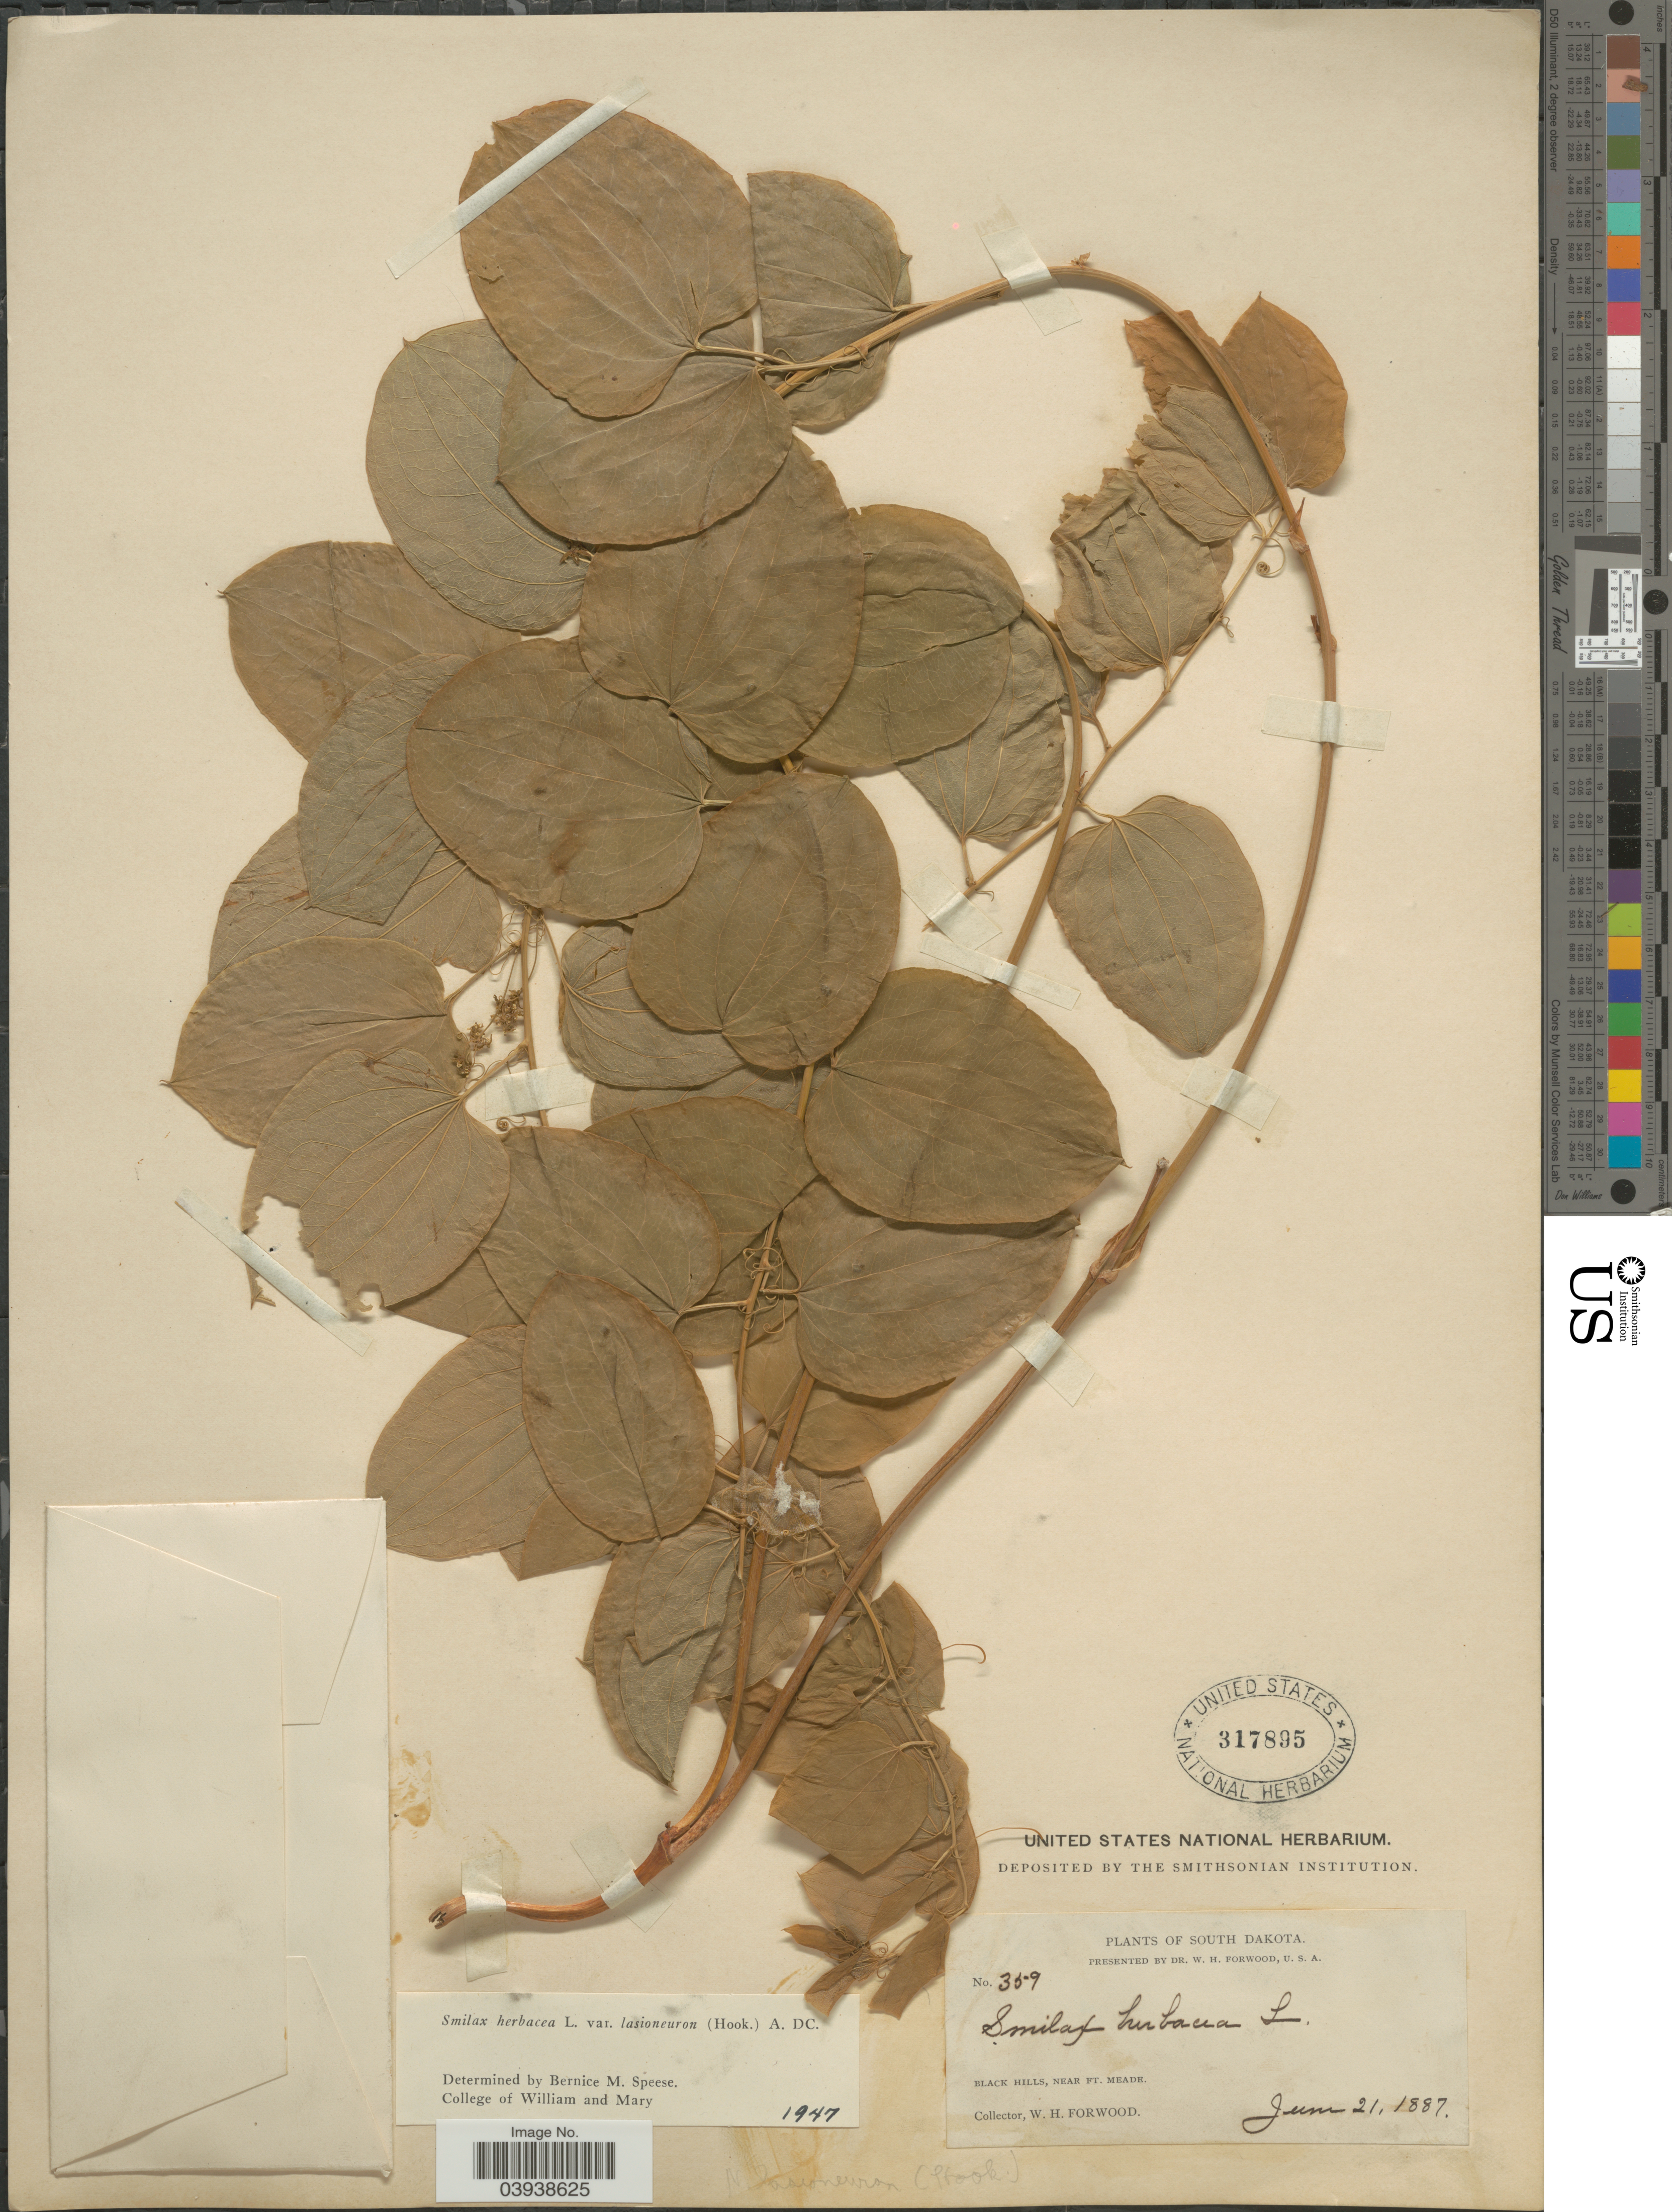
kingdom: Plantae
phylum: Tracheophyta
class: Liliopsida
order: Liliales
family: Smilacaceae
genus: Smilax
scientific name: Smilax herbacea var. lasioneuron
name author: (Hook.) A. DC.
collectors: W. Forwood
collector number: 359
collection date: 1887-06-21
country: United States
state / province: South Dakota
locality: Black Hills, near Ft. Meade.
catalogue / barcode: US 317895